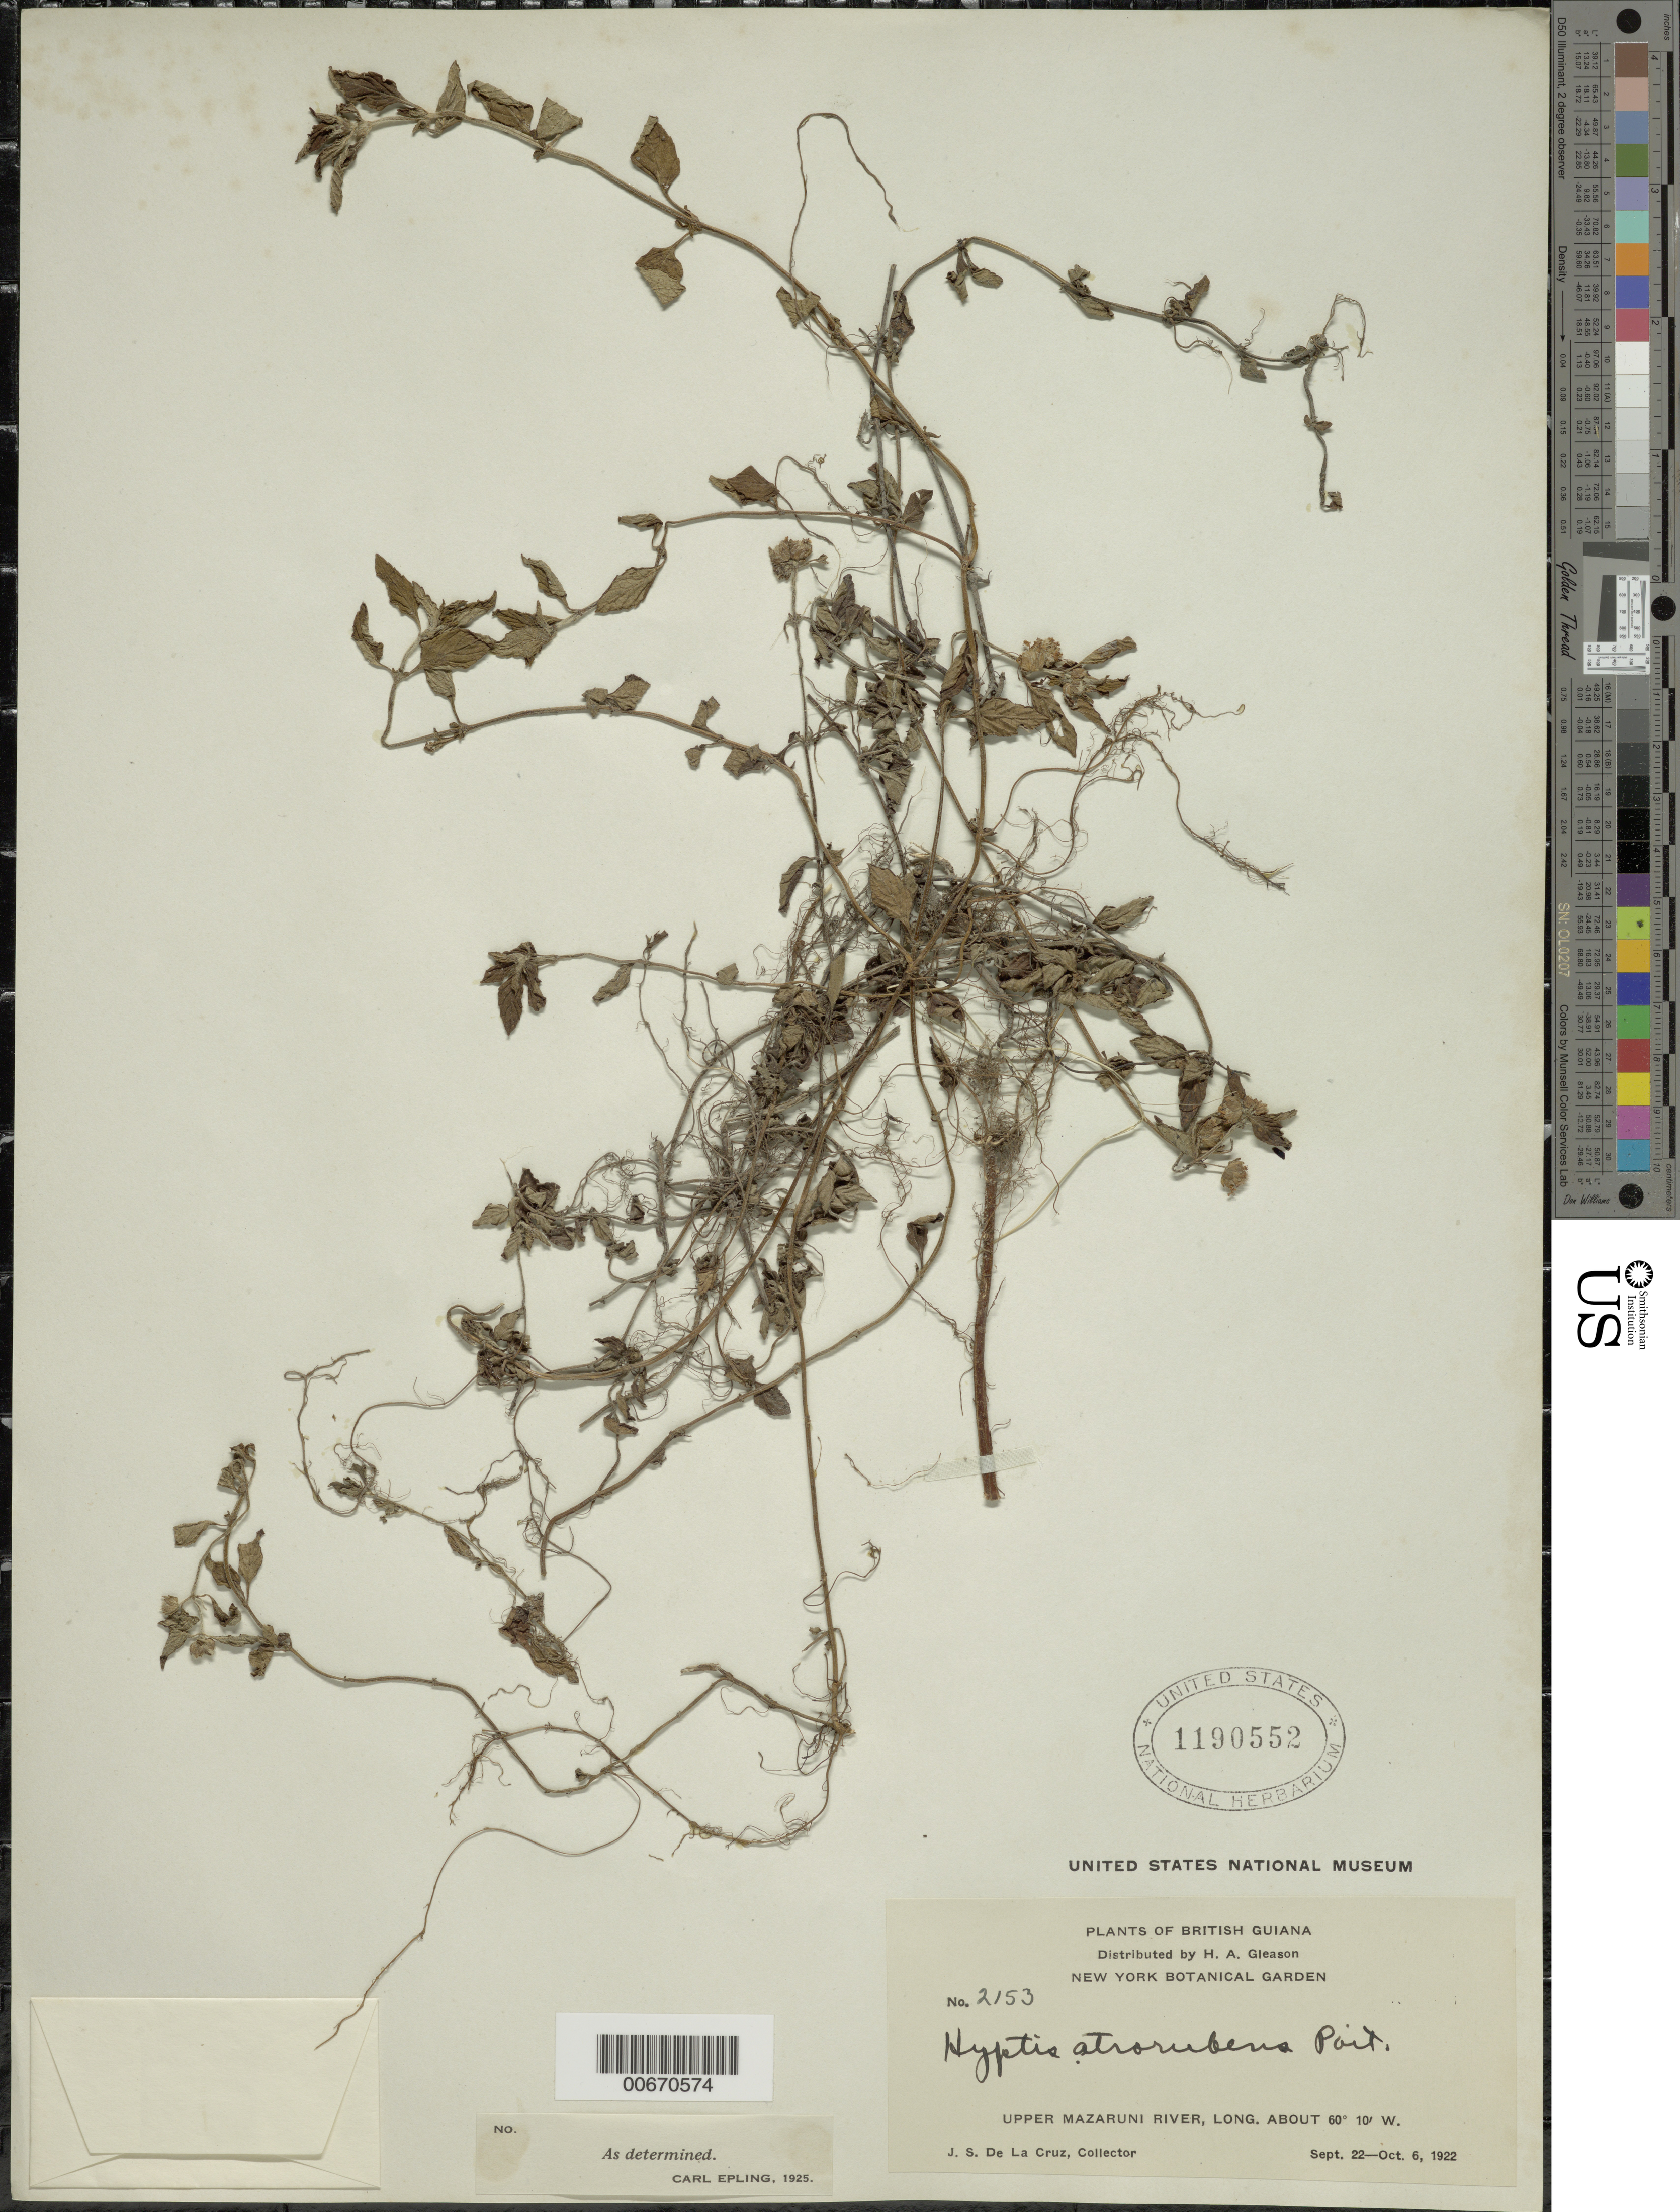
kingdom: Plantae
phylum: Tracheophyta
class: Magnoliopsida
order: Lamiales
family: Lamiaceae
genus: Hyptis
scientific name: Hyptis atrorubens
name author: Poit.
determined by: Epling, C. C.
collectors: J. S. de la Cruz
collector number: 2153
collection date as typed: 22-Sep-22 to 6-Oct-22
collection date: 1922-09-22/1922-10-06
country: Guyana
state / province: Cuyuni-Mazaruni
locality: Upper Mazaruni R.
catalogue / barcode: US 1190552